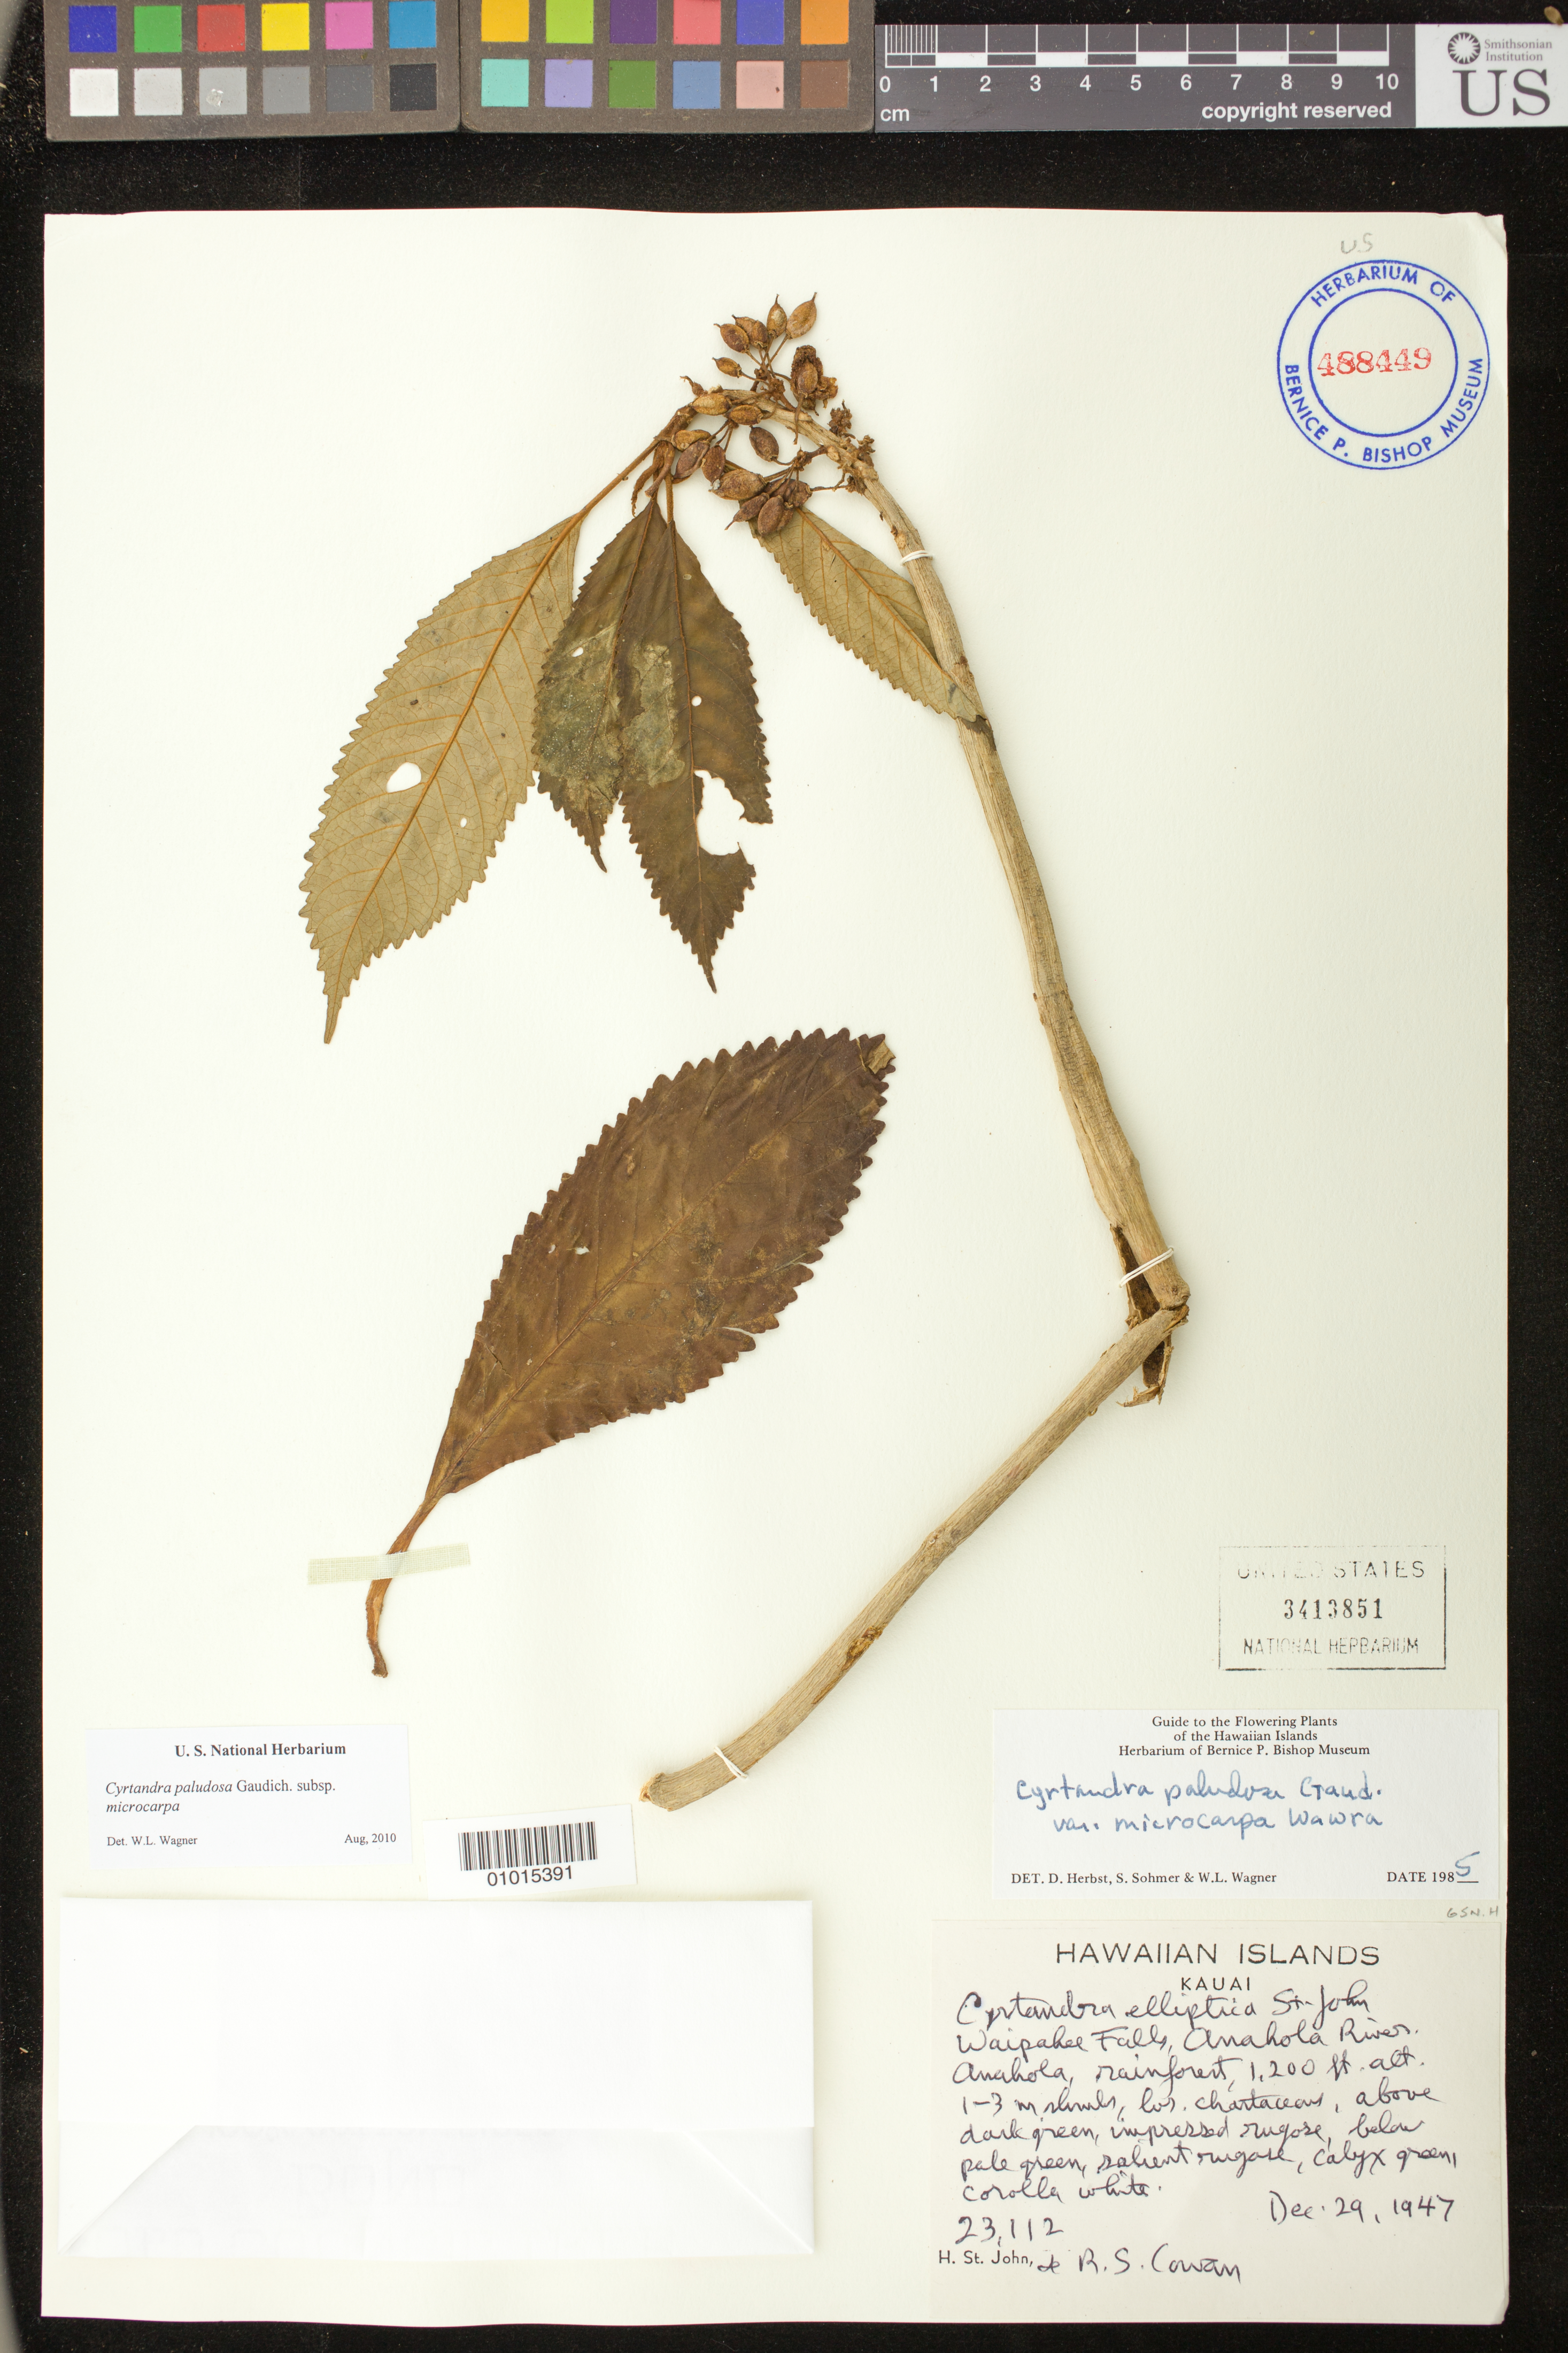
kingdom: Plantae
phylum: Tracheophyta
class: Magnoliopsida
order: Lamiales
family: Gesneriaceae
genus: Cyrtandra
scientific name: Cyrtandra paludosa var. microcarpa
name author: Wawra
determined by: Wagner, W. L., (BOT), Smithsonian Institution - National Museum of Natural History (UNITED STATES)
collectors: H. St. John & R. S. Cowan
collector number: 23112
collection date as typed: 29 Dec 1947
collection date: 1947-12-29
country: United States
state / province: Hawaii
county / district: Kauai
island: Kaua'i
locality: Waipakee Falls, Amahola River. Amahola, rainforest.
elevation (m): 366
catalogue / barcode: US 3413851